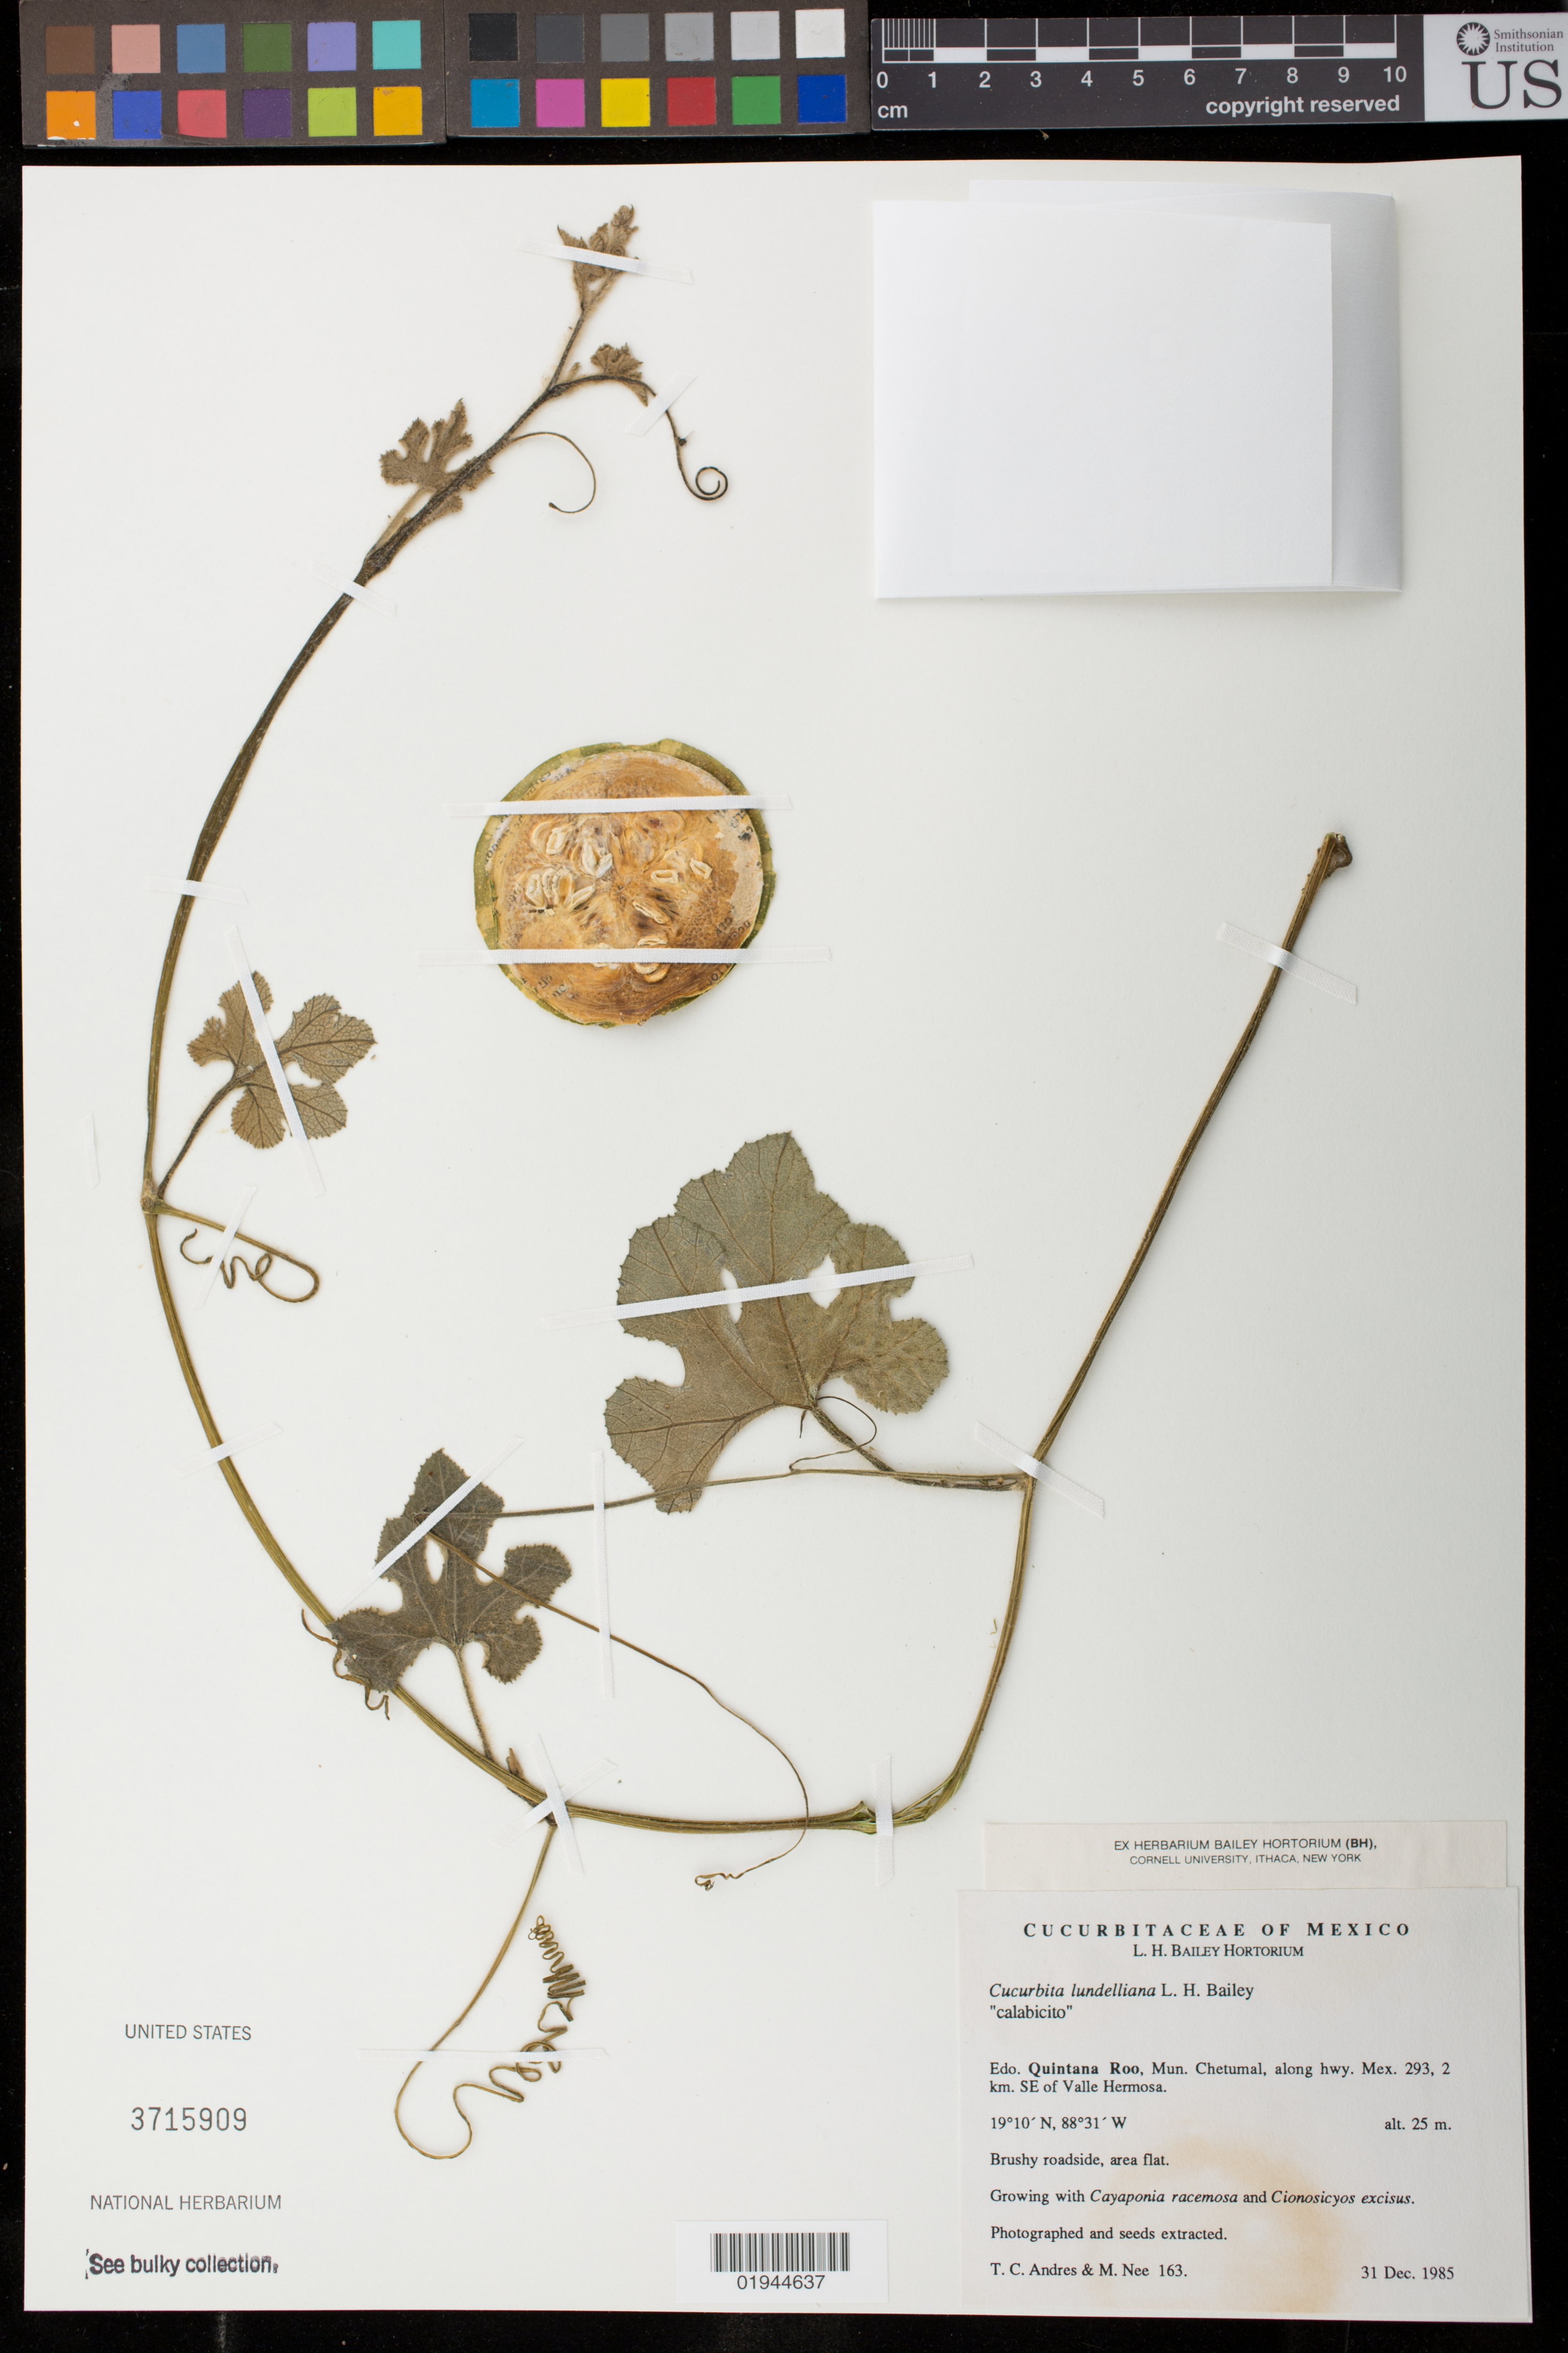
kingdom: Plantae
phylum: Tracheophyta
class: Magnoliopsida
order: Cucurbitales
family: Cucurbitaceae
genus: Cucurbita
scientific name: Cucurbita lundelliana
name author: L.H. Bailey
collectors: T. C. Andres & M. Nee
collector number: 163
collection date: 1985-12-31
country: Mexico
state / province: Quintana Roo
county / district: Chetumal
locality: Along hwy. Mex. 293, 2 km SE of Valle Hermosa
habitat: brushy roadside, area flat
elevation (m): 25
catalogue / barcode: US 3715909